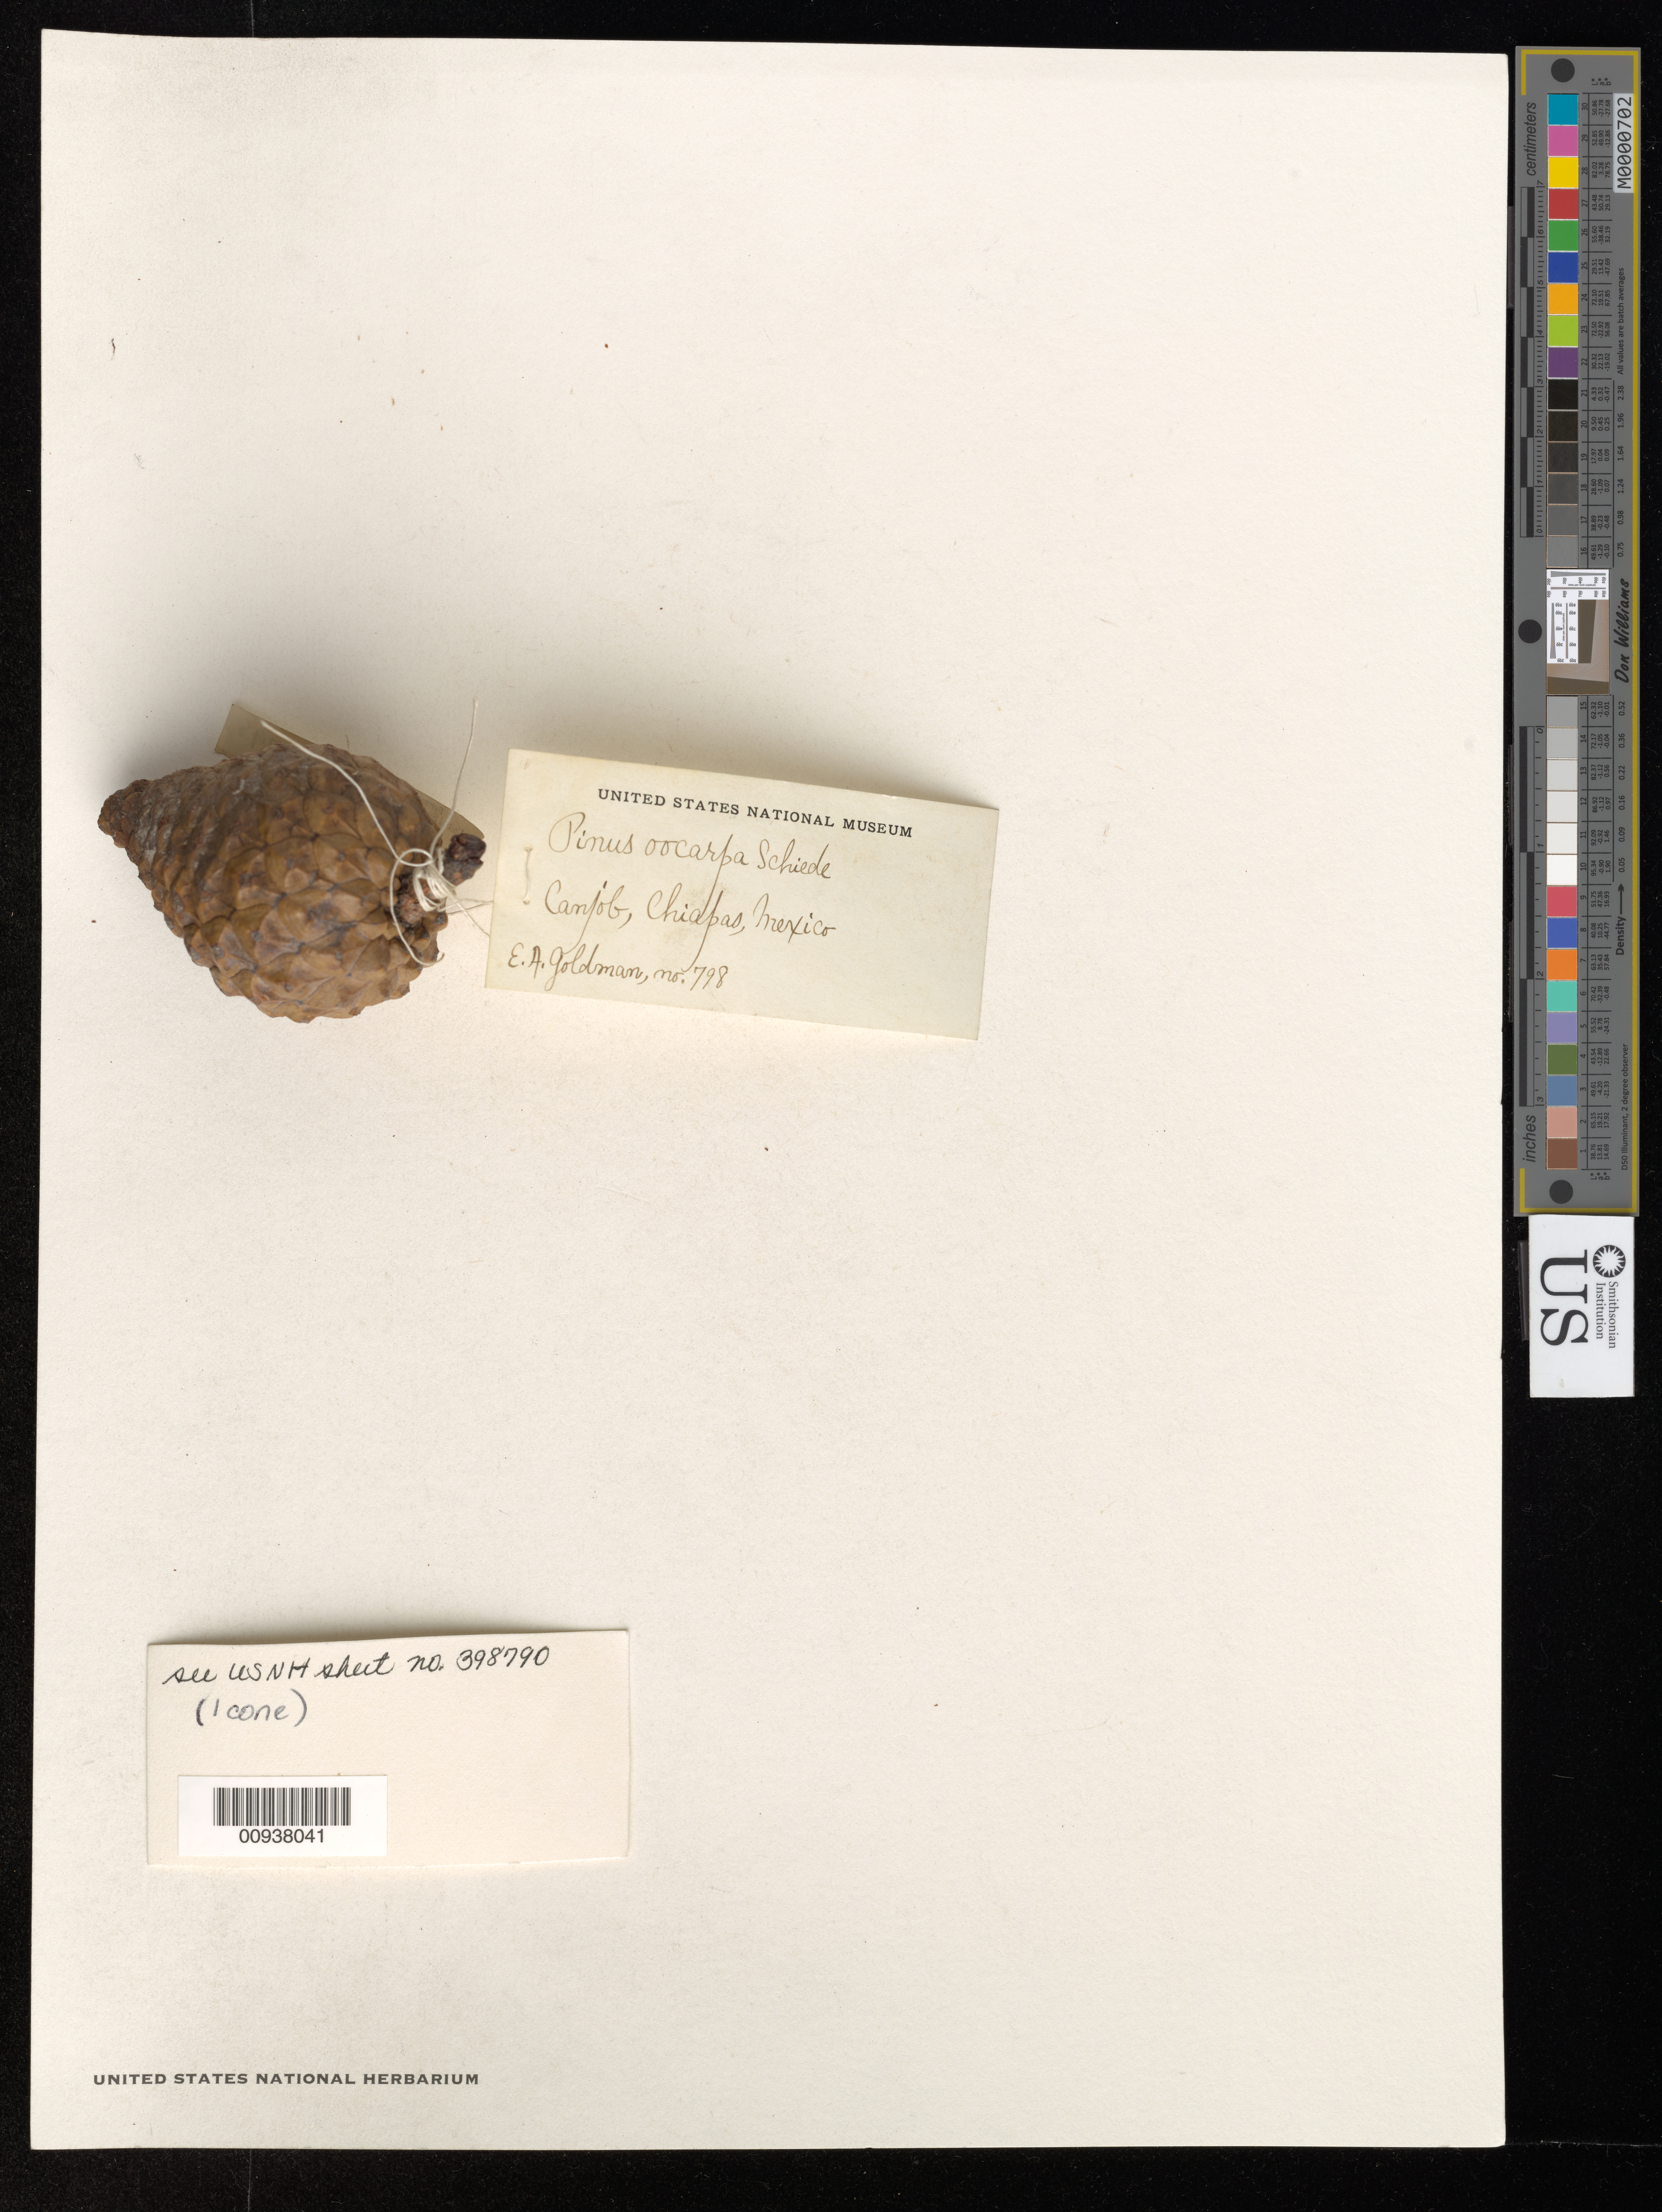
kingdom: Plantae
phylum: Tracheophyta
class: Pinopsida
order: Pinales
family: Pinaceae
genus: Pinus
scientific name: Pinus oocarpa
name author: Schiede ex Schltdl.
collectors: E. A. Goldman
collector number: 798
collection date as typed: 27 Mar 1904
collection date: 1904-03-27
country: Mexico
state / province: Chiapas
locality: Canjób.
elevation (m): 1890